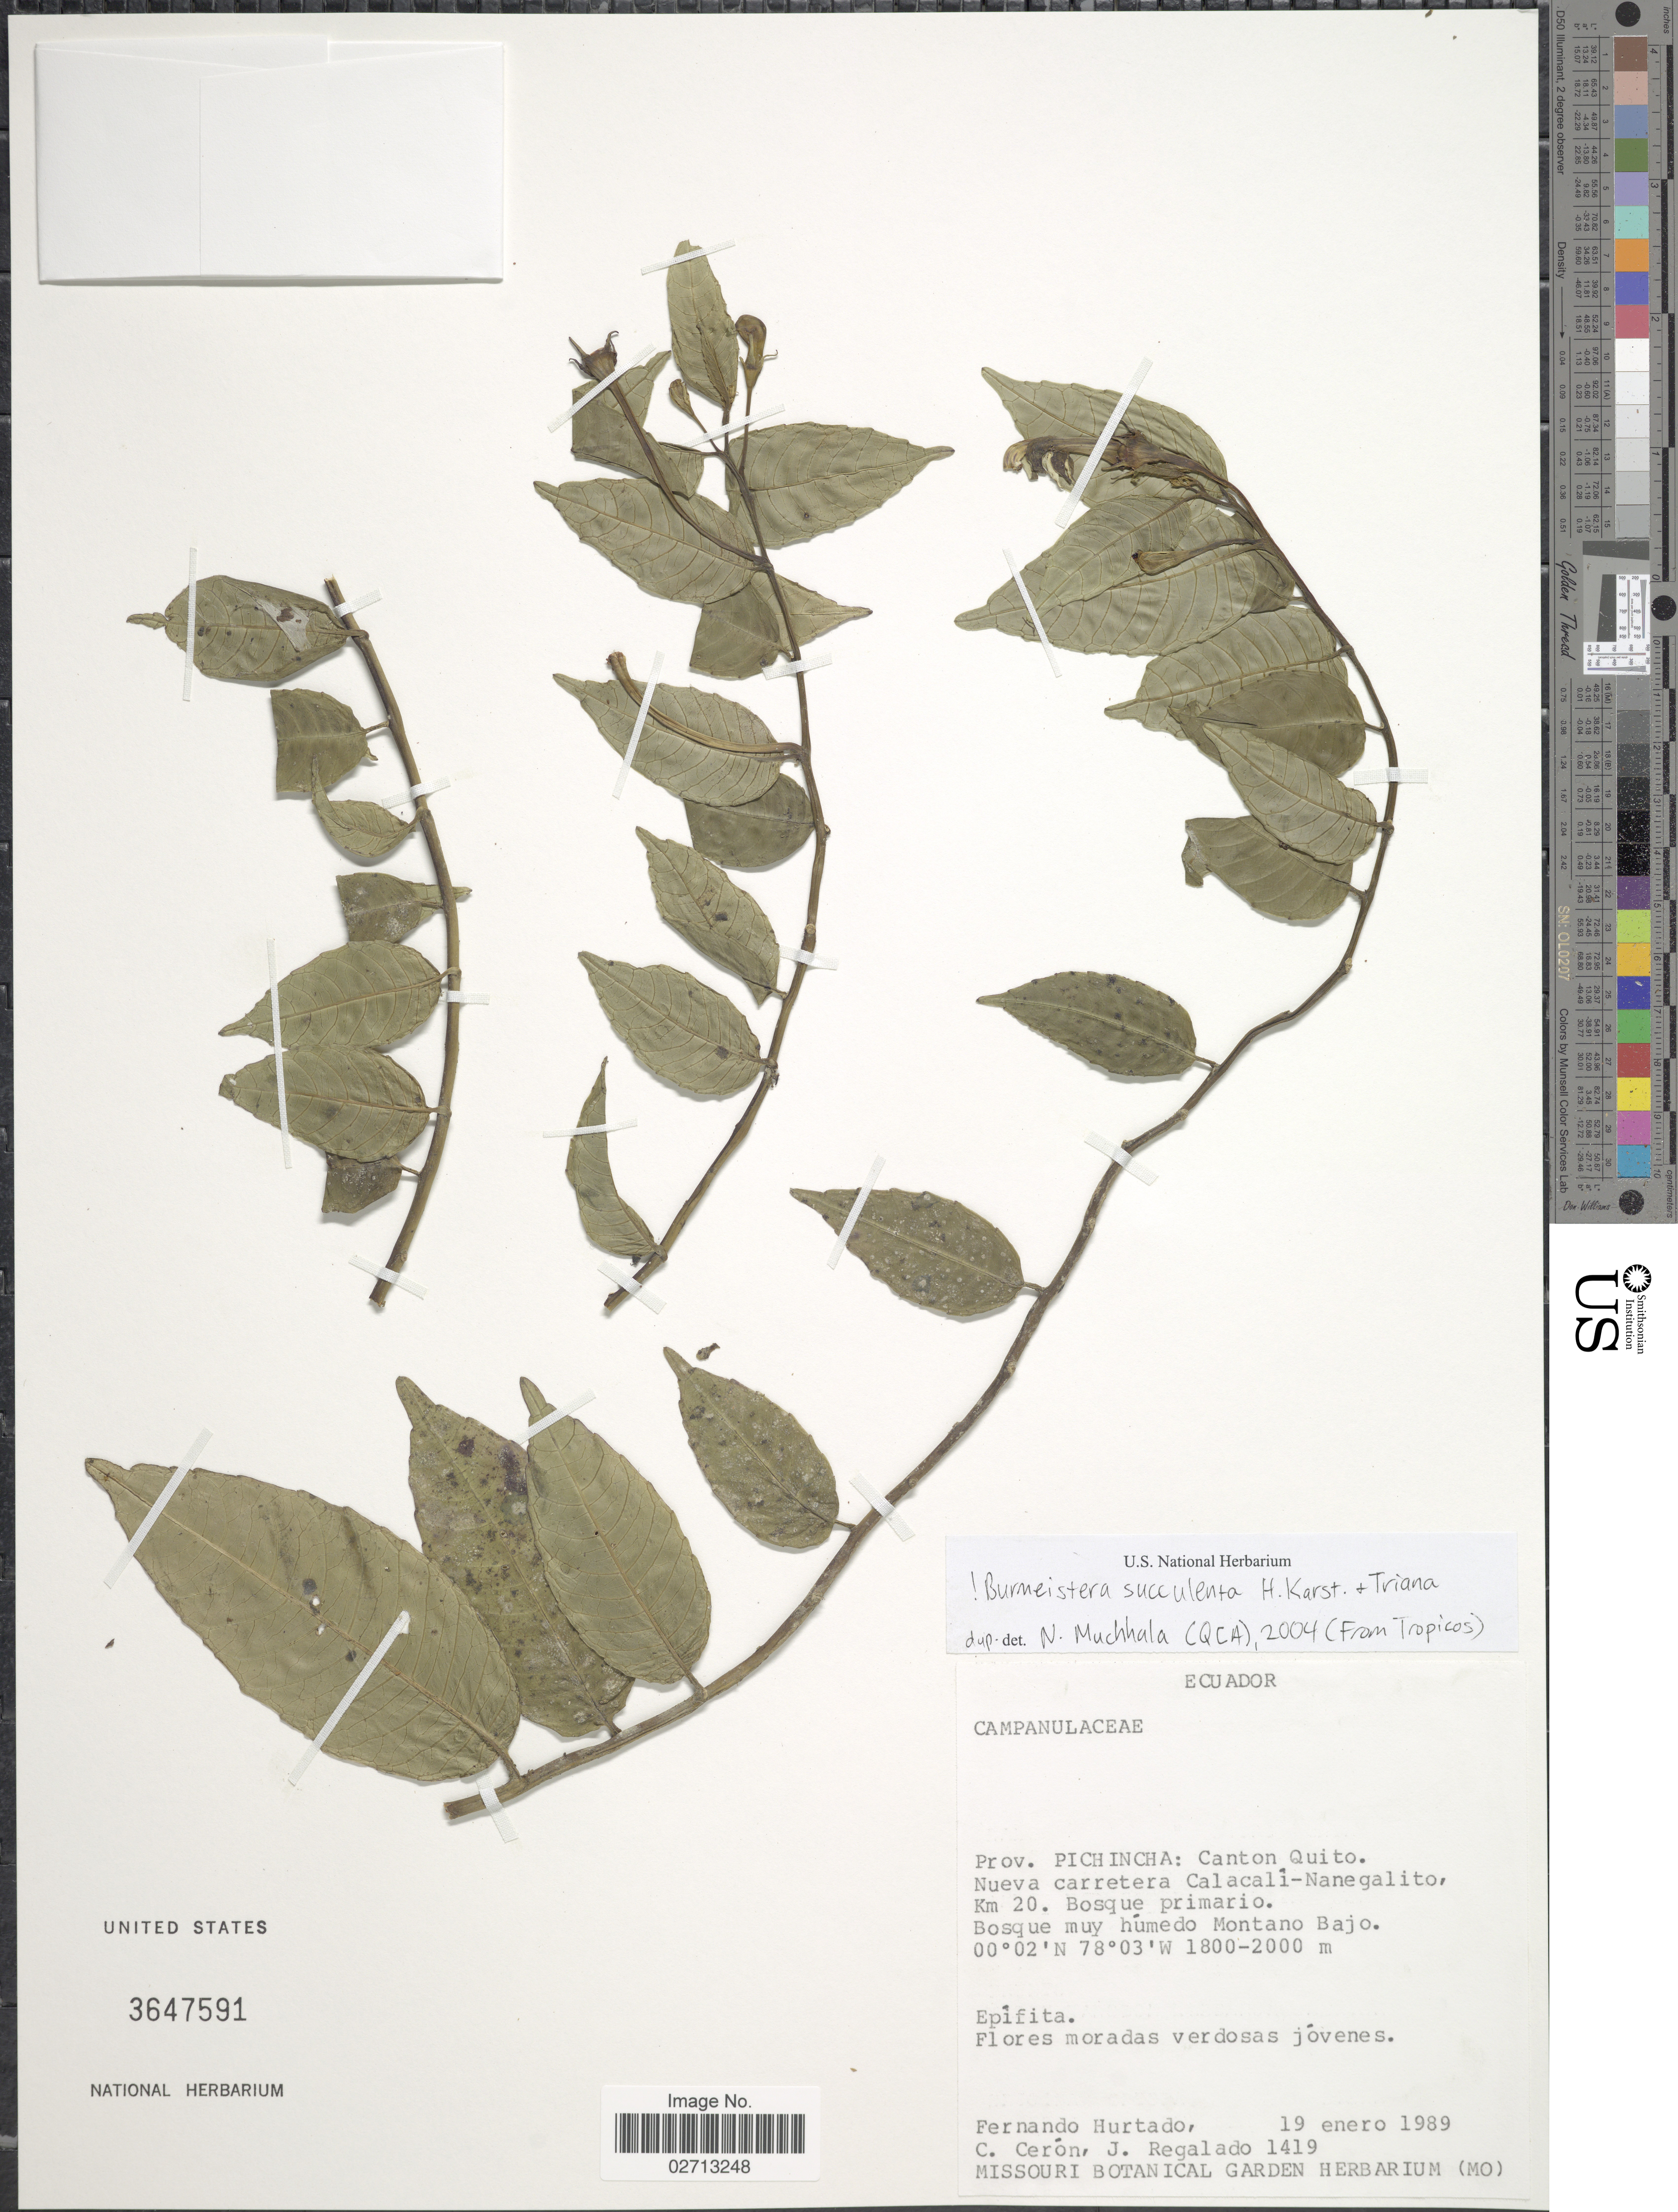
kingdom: Plantae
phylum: Tracheophyta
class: Magnoliopsida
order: Asterales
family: Campanulaceae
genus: Burmeistera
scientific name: Burmeistera succulenta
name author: H. Karst. & Triana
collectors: F. Hurtado, C. E. Cerón M. & J. Regalado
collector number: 1419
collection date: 1989-01-19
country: Ecuador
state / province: Pichincha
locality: Canton Quito. Nueva carretera Calacali-Nanegalito, Km 20.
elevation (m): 1800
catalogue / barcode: US 3647591